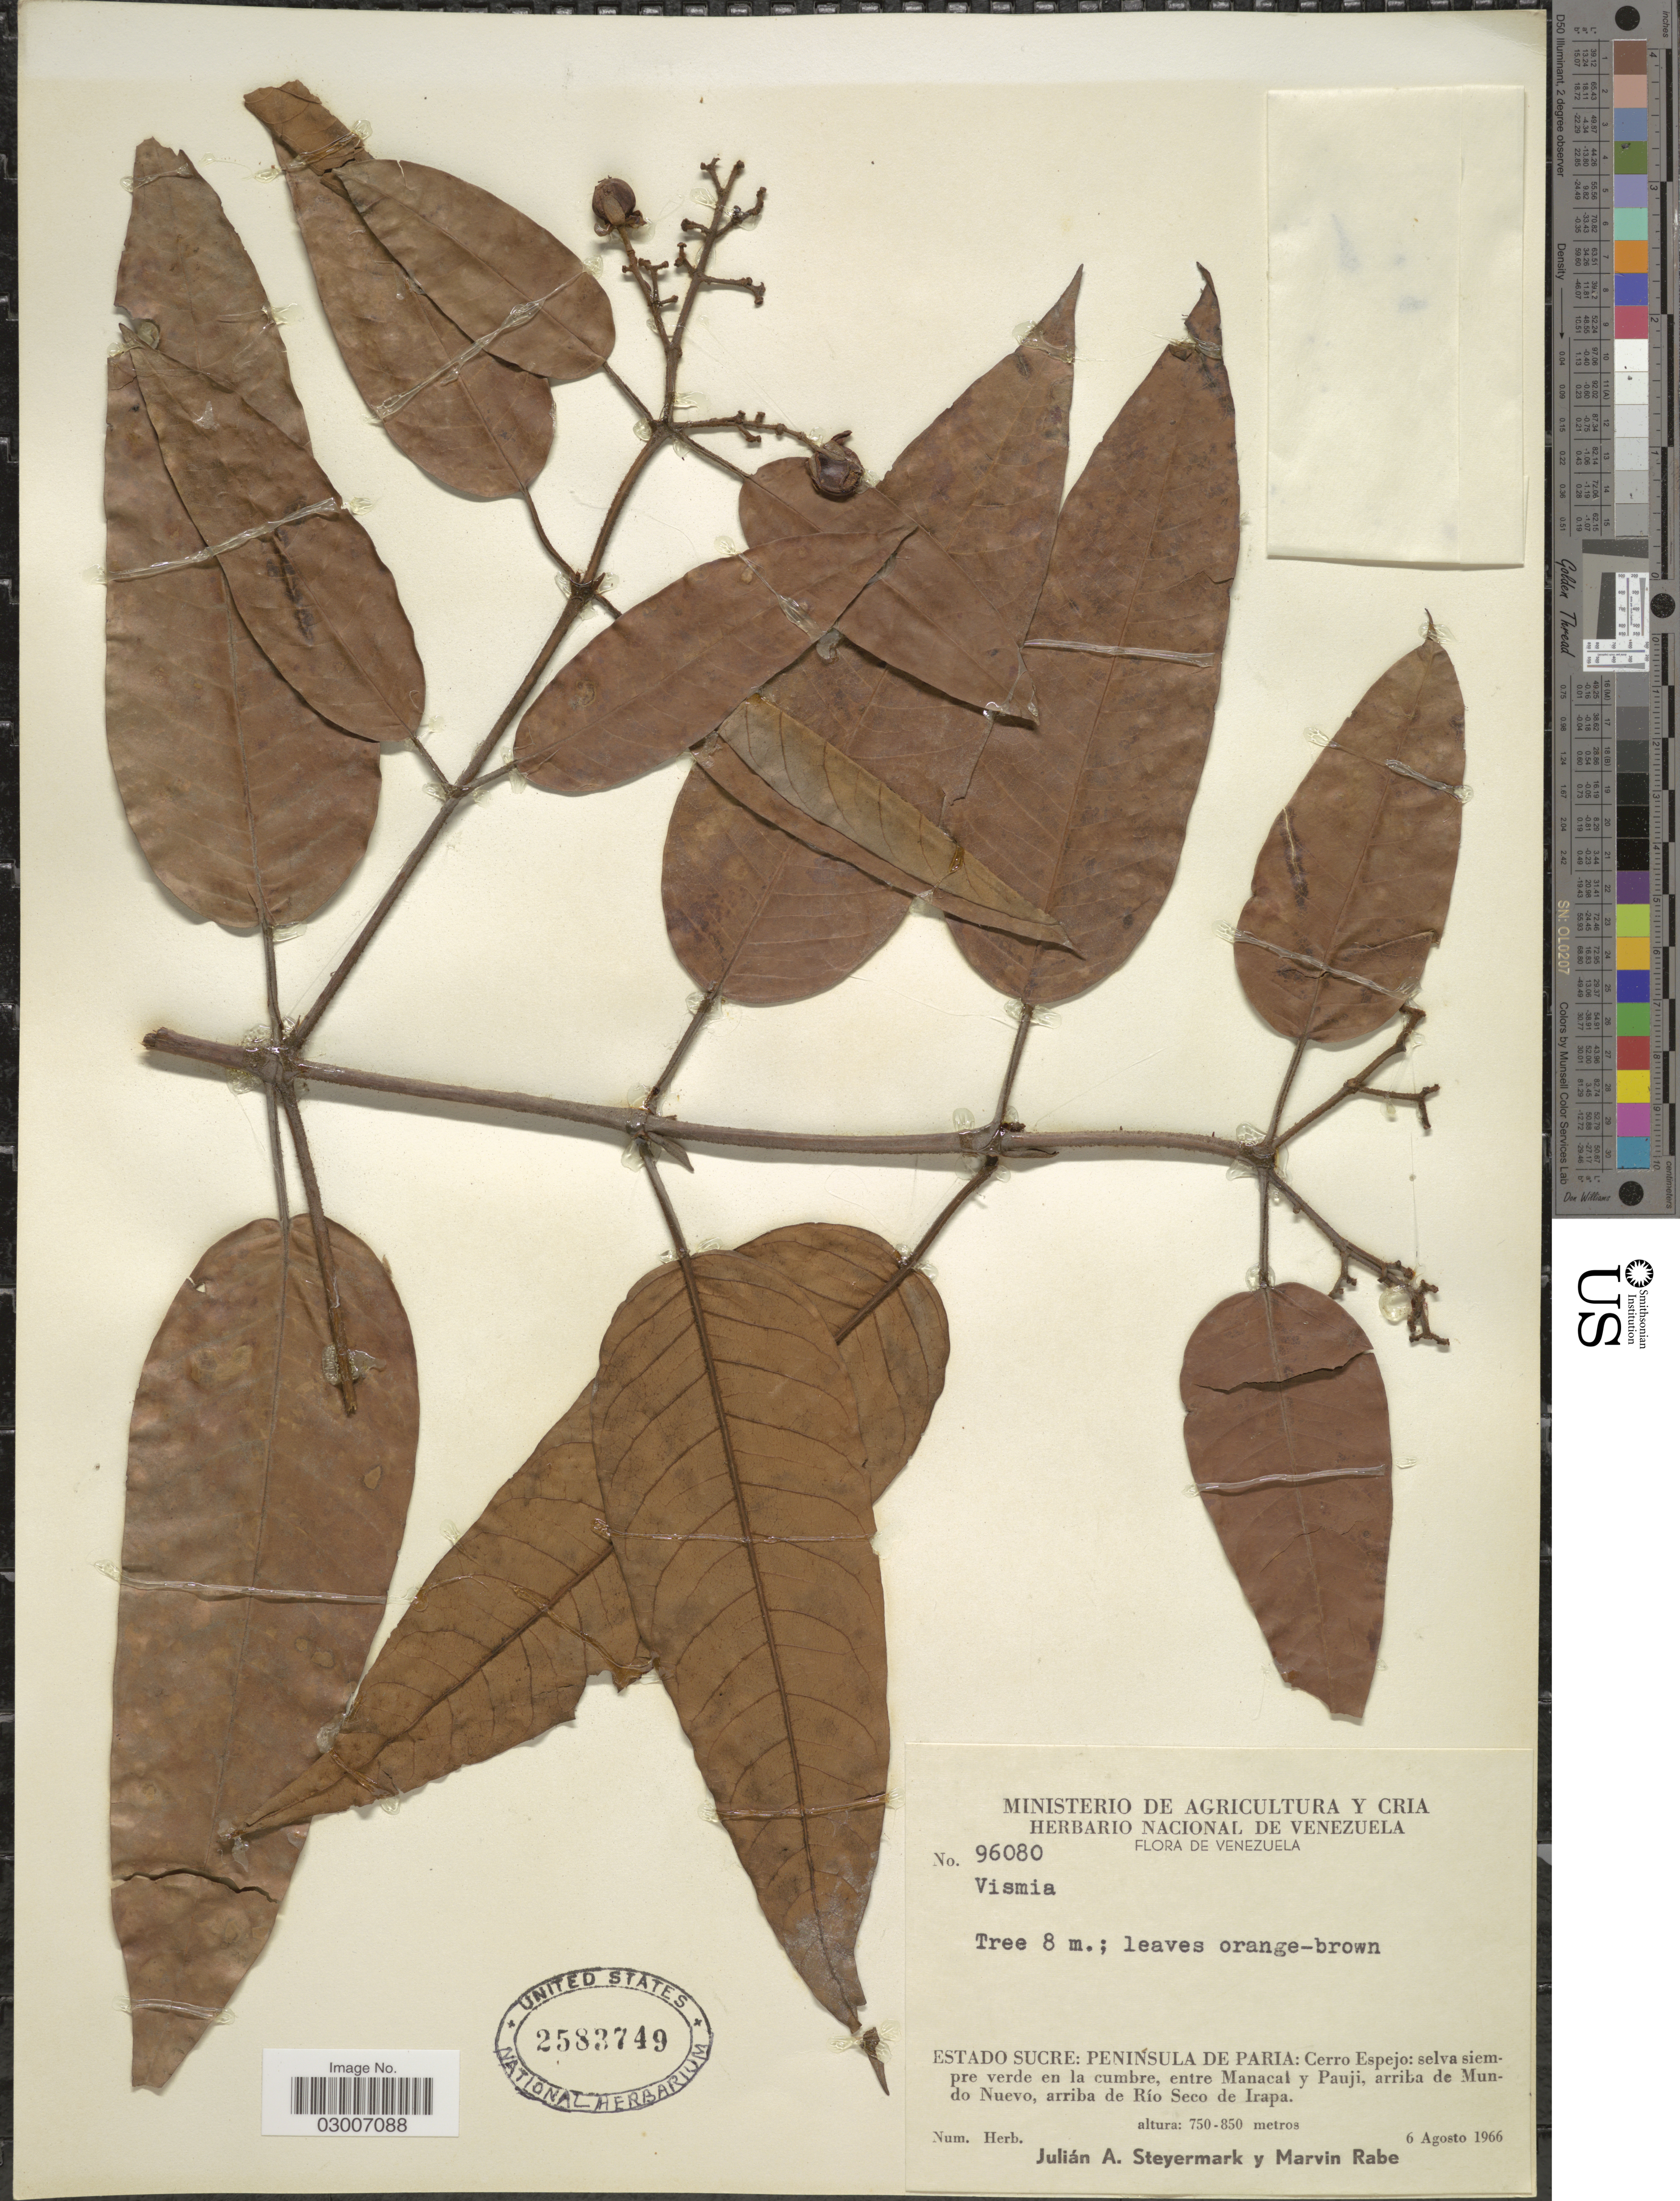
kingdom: Plantae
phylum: Tracheophyta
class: Magnoliopsida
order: Malpighiales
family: Hypericaceae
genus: Vismia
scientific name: Vismia sp.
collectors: J. Steyermark & M. Rabe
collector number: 96080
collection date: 1966-08-06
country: Venezuela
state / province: Sucre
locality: Peninsula de Paria: Cerro Espejo: selva siempre verde en la cumbre, entre Manacal y Pauji, arriba de Mundo Nuevo, arriba de Río Seco de Irapa.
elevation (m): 750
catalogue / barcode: US 2583749